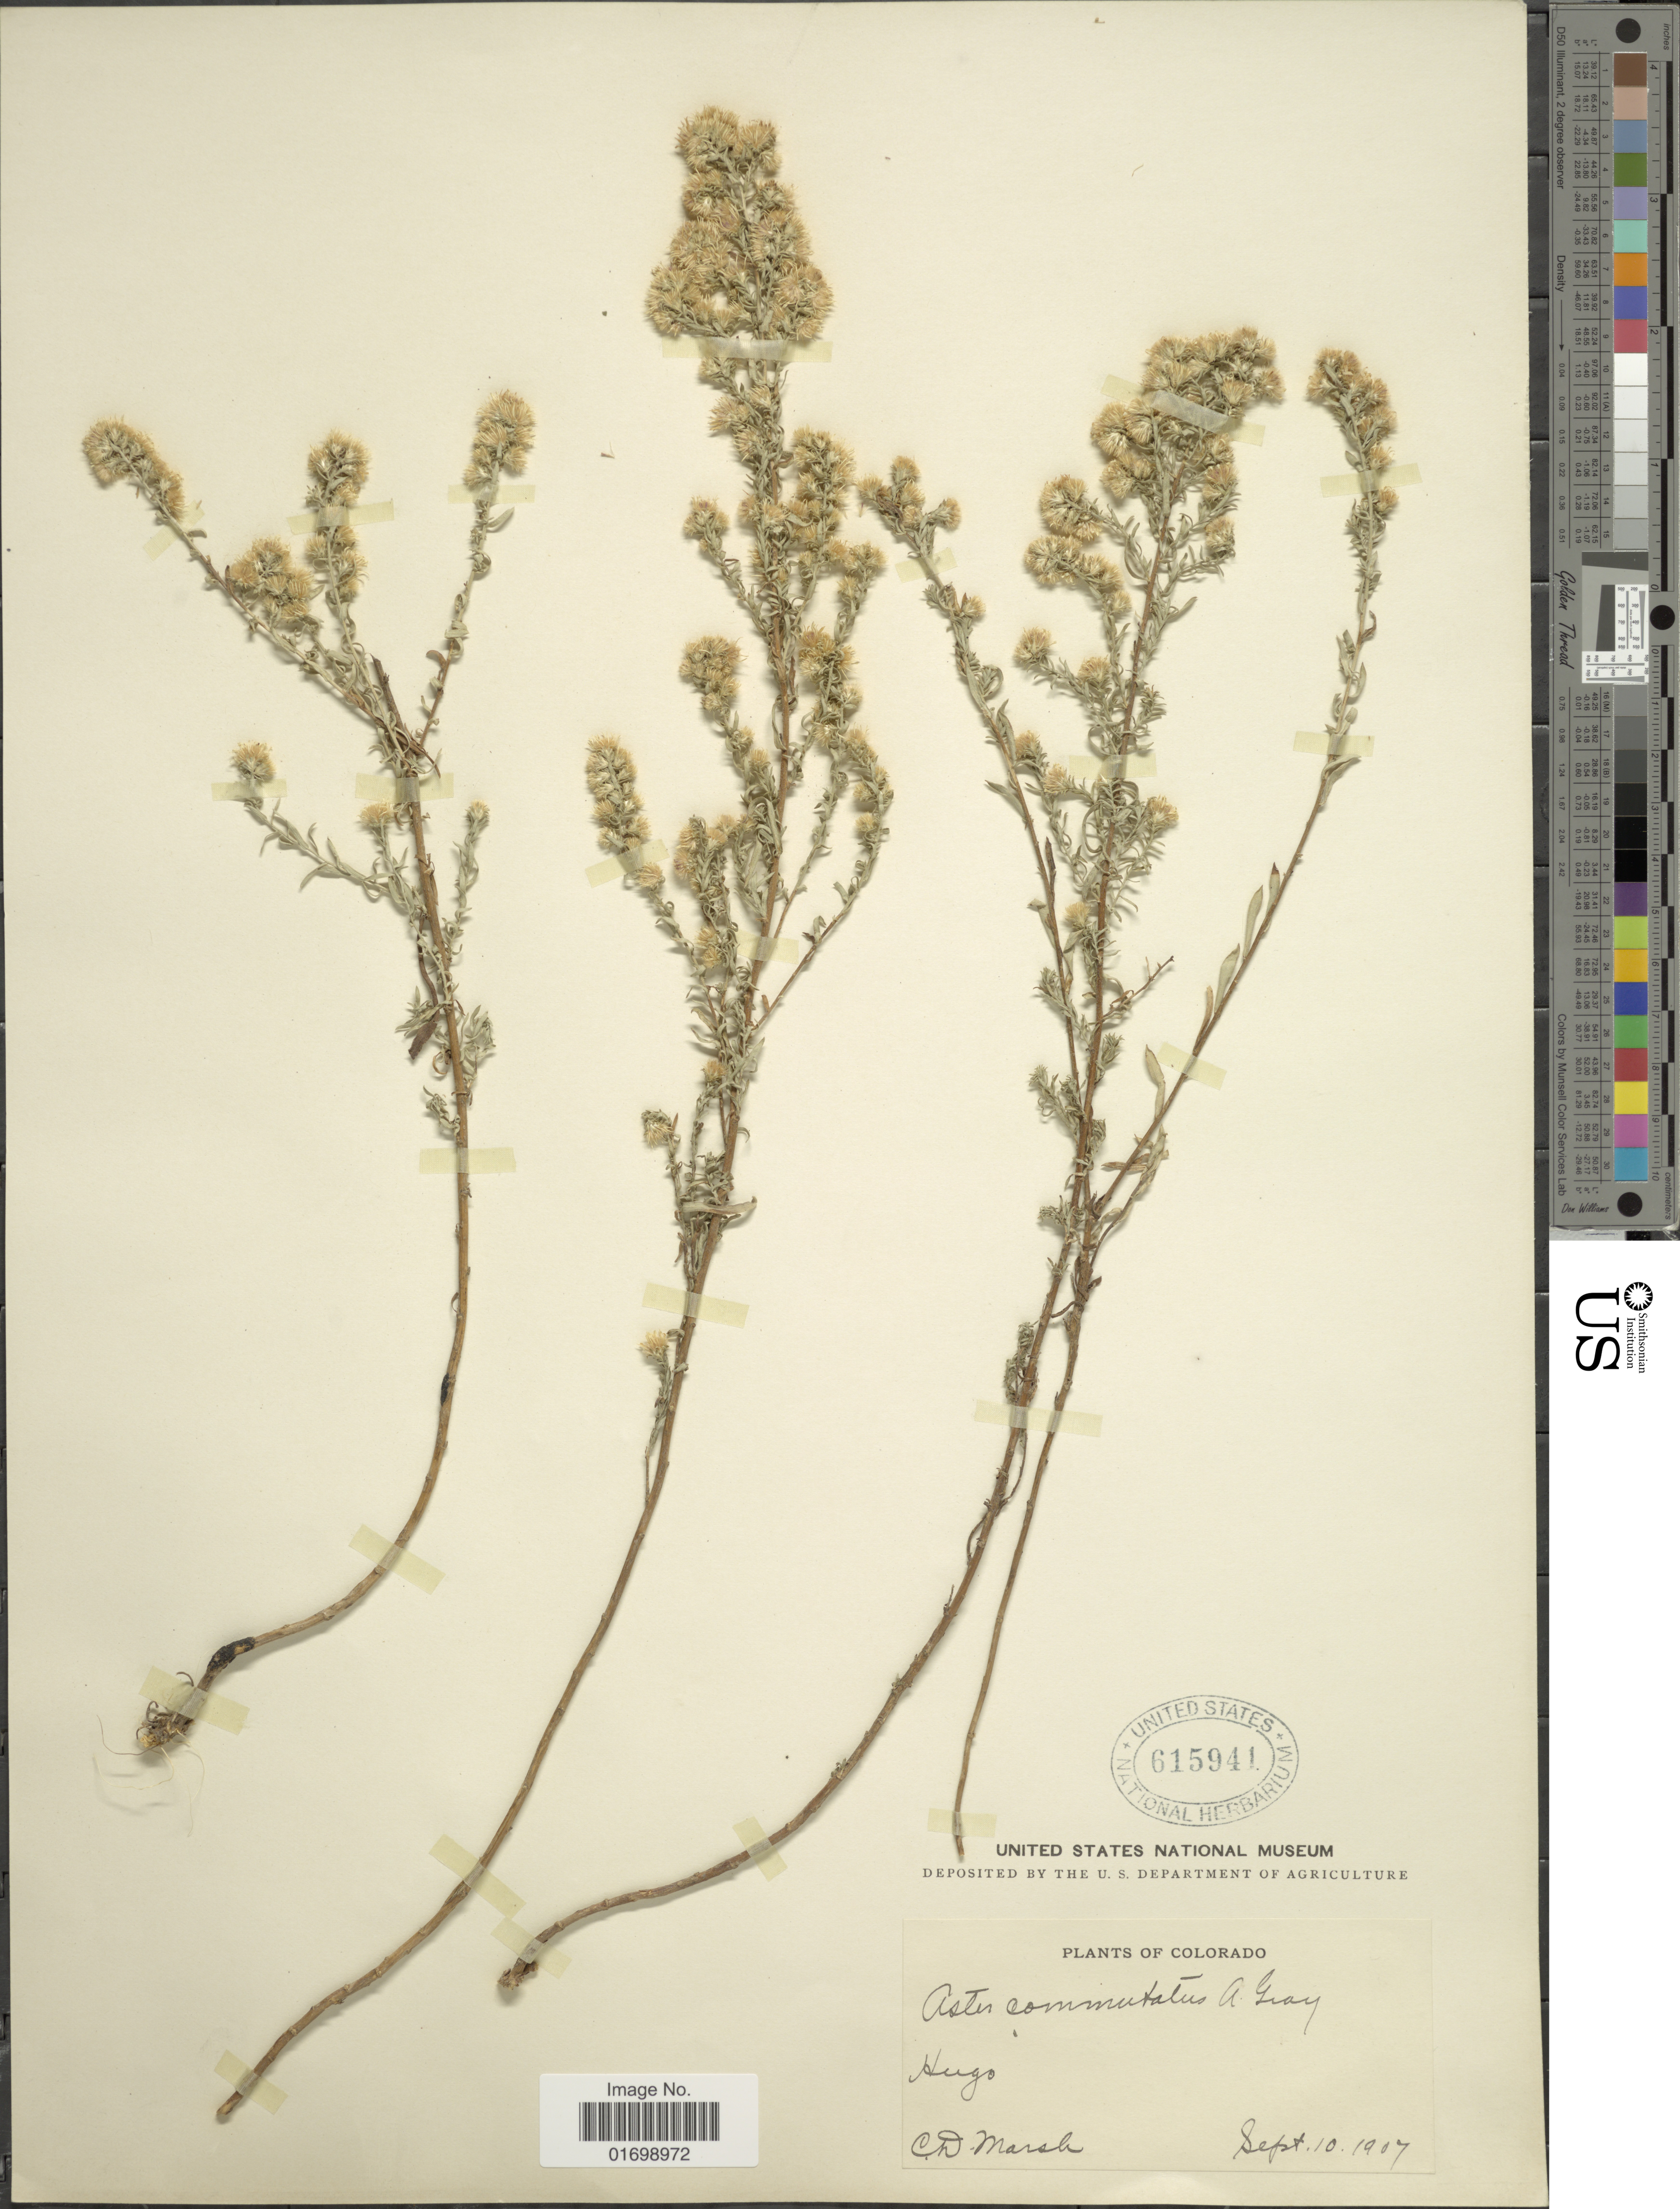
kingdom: Plantae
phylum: Tracheophyta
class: Magnoliopsida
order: Asterales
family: Asteraceae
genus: Symphyotrichum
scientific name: Symphyotrichum ericoides var. ericoides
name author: (L.) G.L. Nesom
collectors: C. D. Marsh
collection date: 1907-09-10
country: United States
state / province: Colorado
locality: Hugo.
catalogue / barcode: US 615941